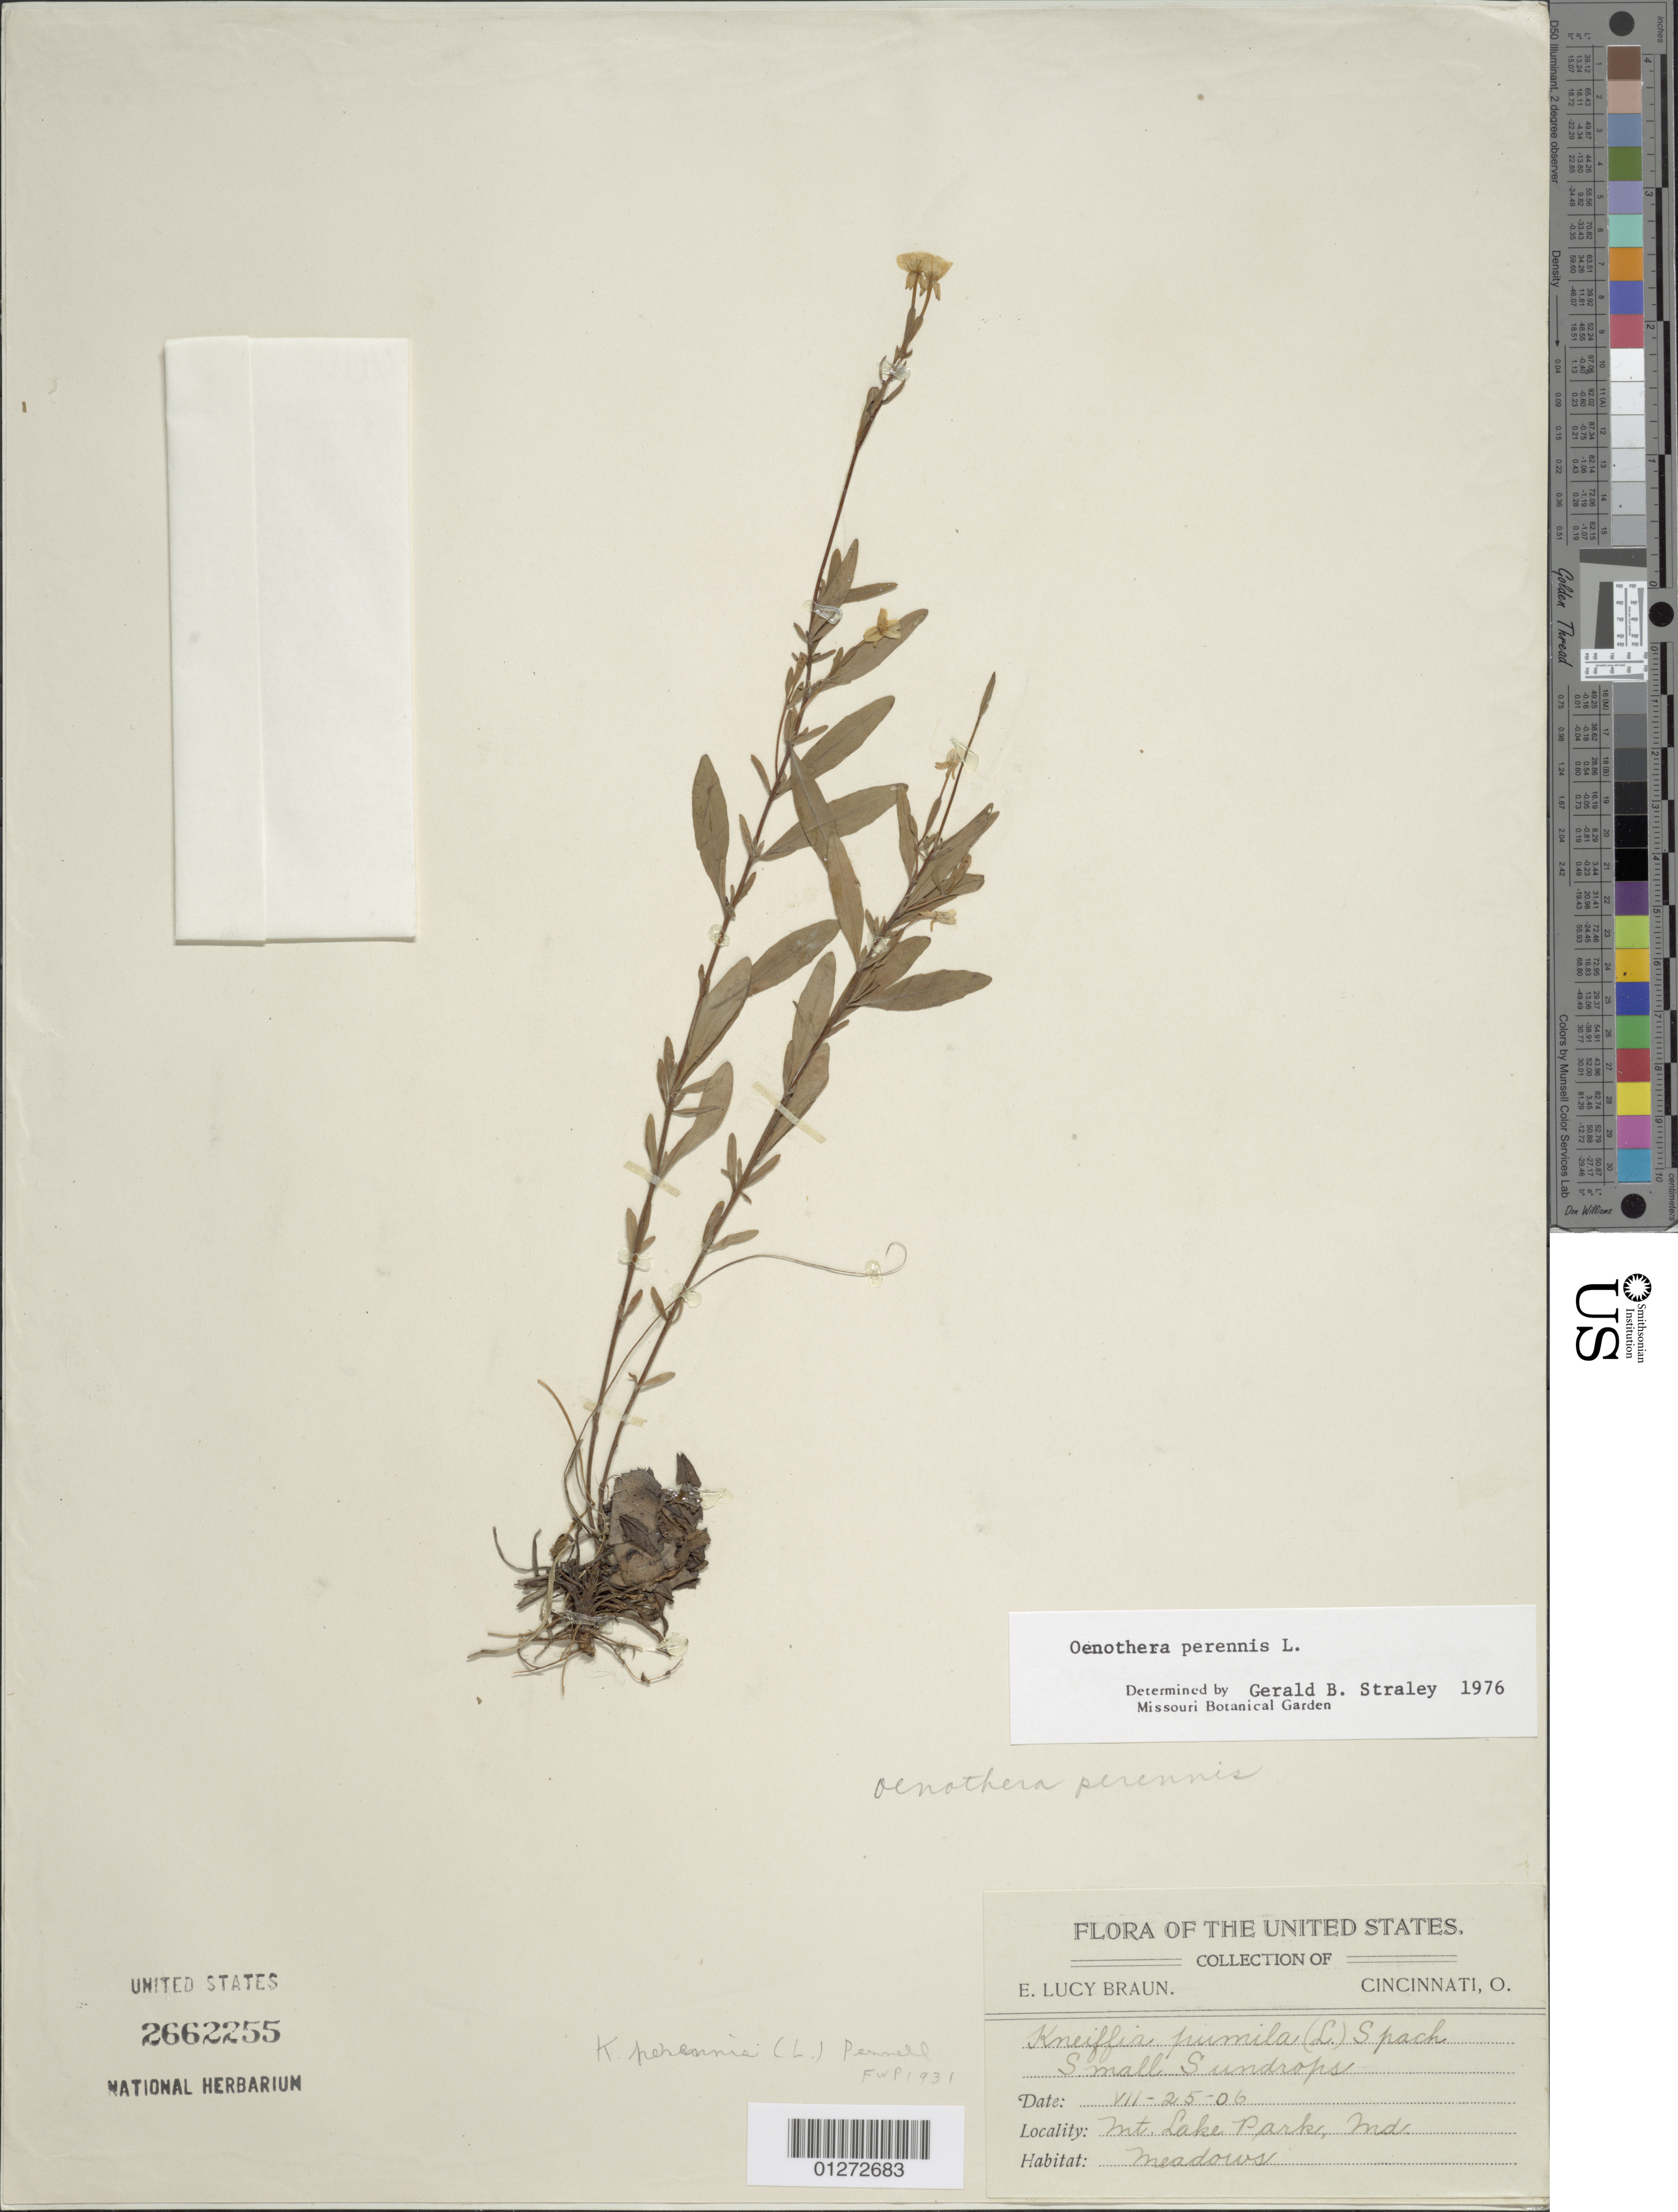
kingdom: Plantae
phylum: Tracheophyta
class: Magnoliopsida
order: Myrtales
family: Onagraceae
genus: Oenothera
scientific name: Oenothera perennis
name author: L.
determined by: Straley, G. B.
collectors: E. L. Braun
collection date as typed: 25 Jul 1906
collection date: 1906-07-25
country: United States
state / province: Maryland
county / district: Garrett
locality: Mountain Lake Park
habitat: Meadows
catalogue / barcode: US 2662255